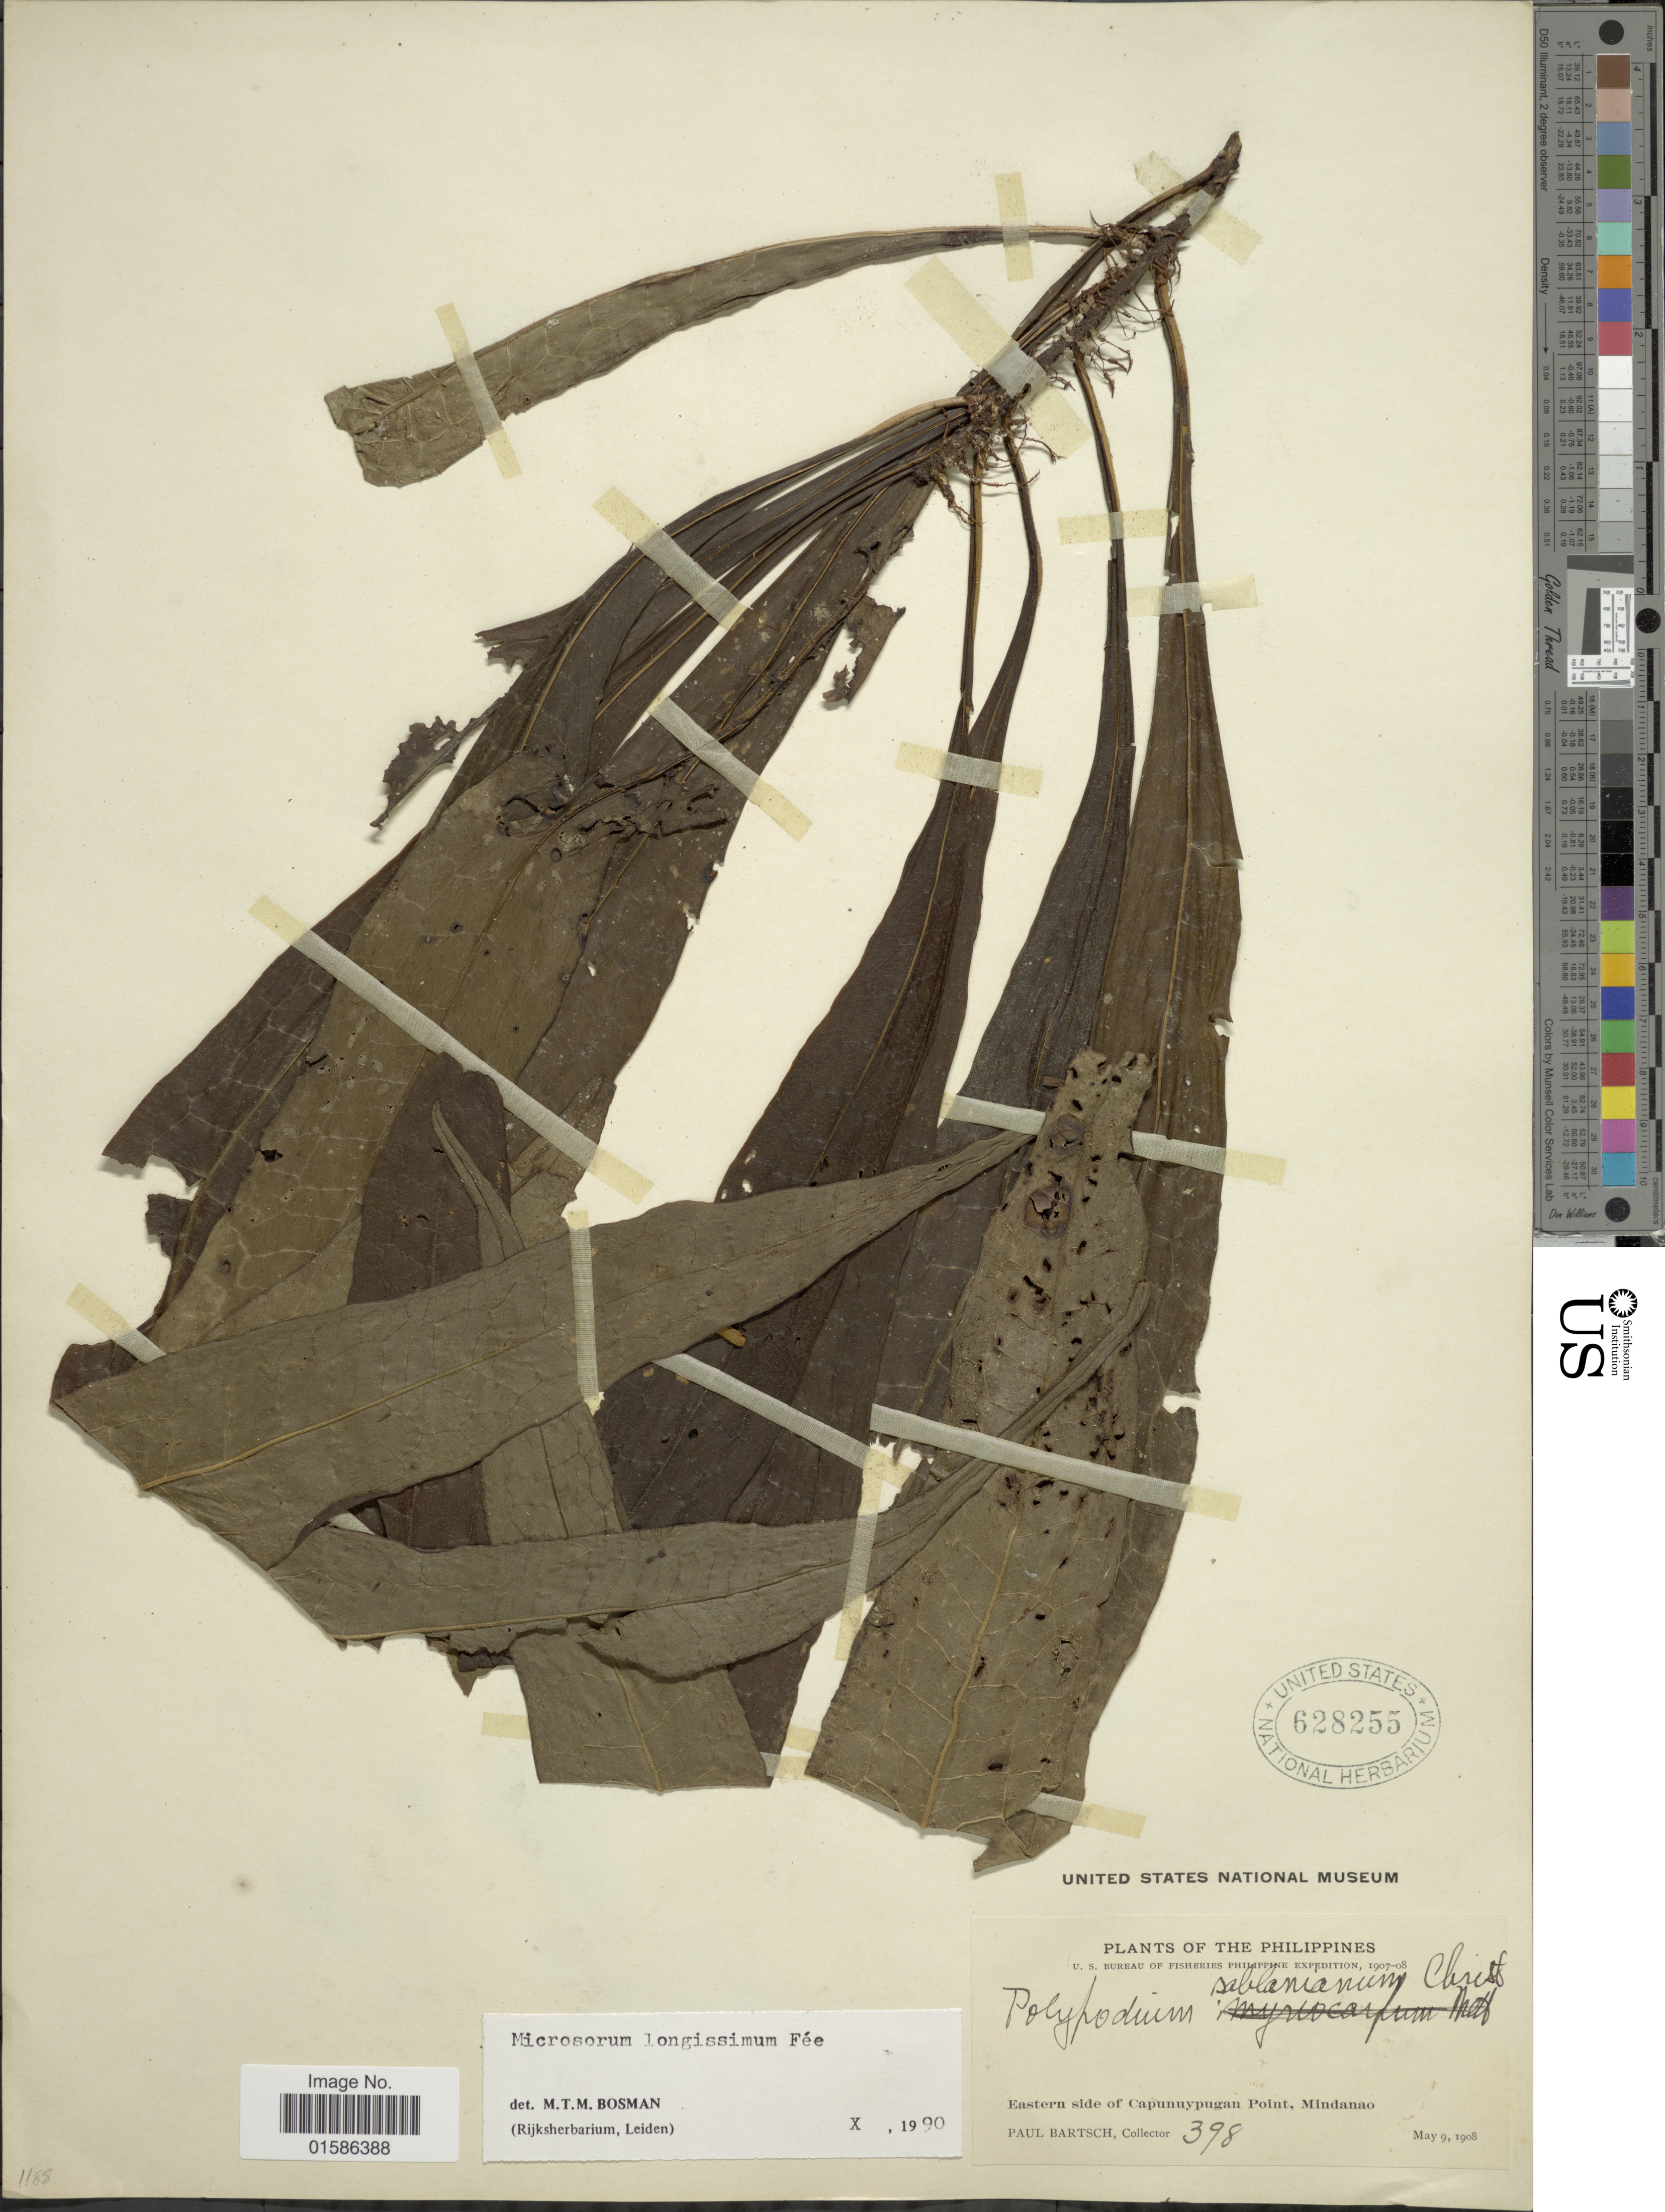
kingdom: Plantae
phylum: Tracheophyta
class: Polypodiopsida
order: Polypodiales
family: Polypodiaceae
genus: Microsorum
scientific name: Microsorum longissimum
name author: Fée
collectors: P. Bartsch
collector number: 398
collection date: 1908-05-09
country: Philippines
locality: Eastern side of Capunuypugan Point, Mindanao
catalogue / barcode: US 628255